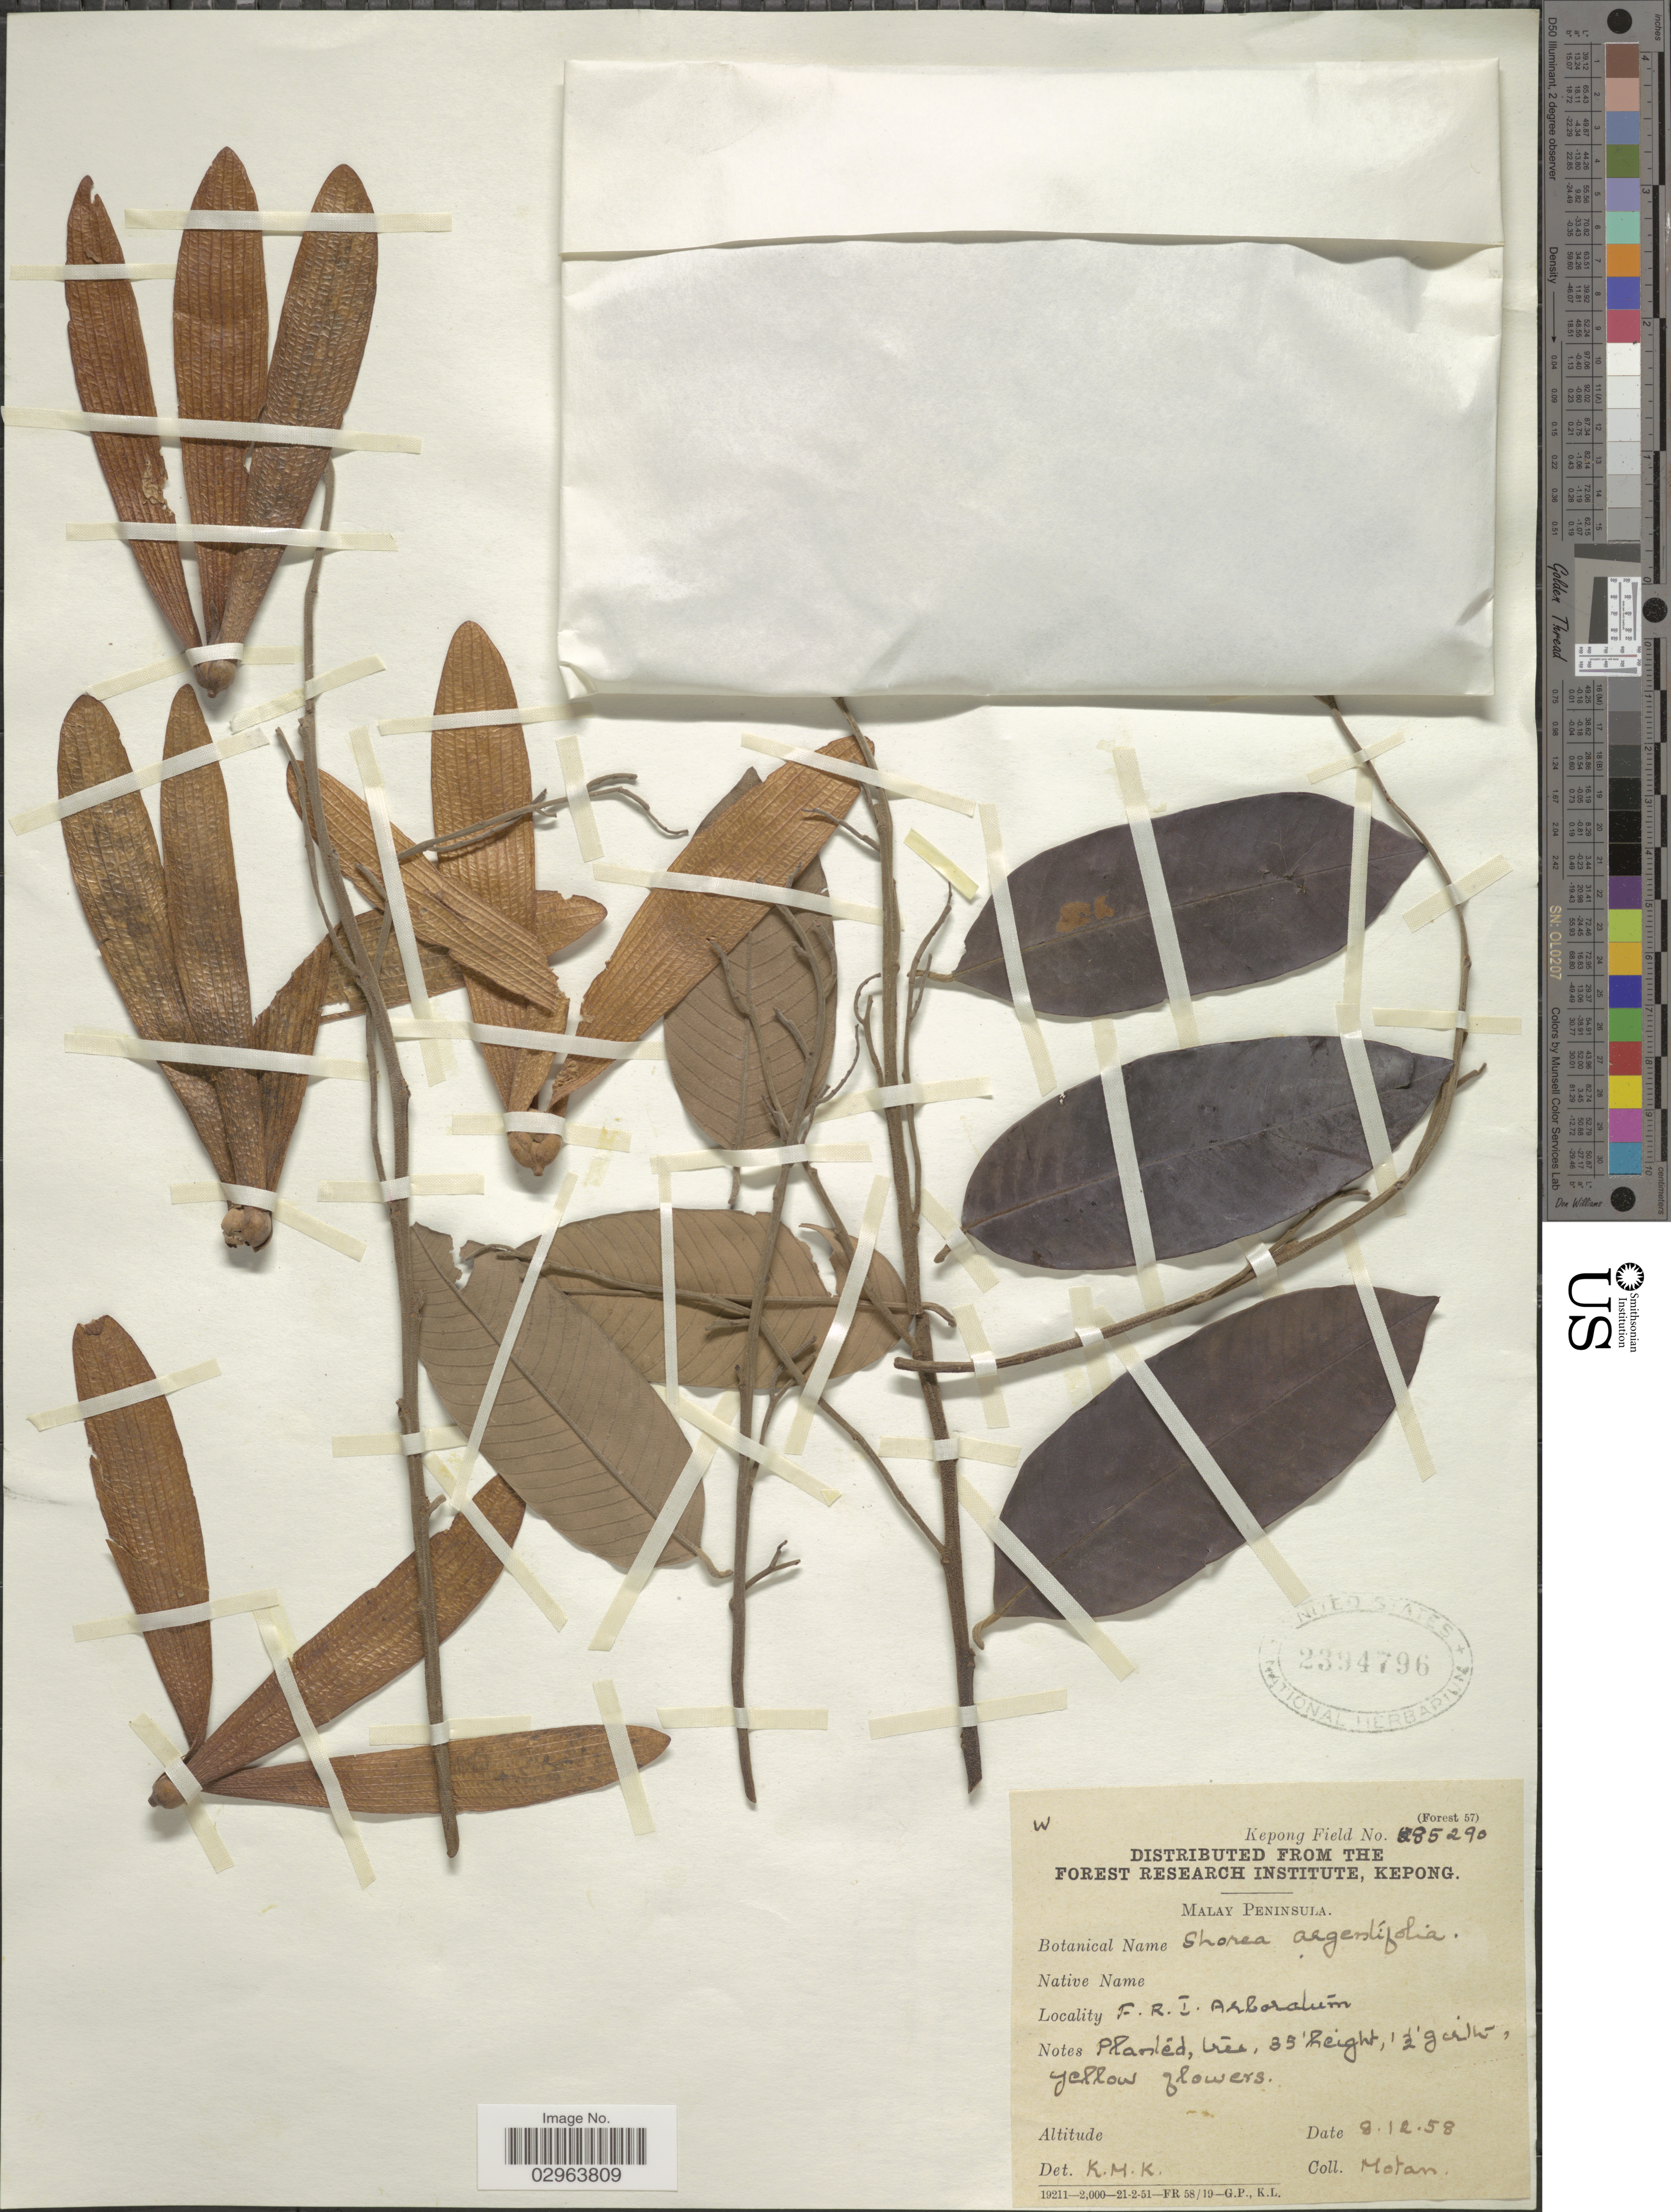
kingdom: Plantae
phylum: Tracheophyta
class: Magnoliopsida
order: Malvales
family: Dipterocarpaceae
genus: Rubroshorea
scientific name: Rubroshorea argentifolia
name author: (Symington) P.S. Ashton & J. Heck.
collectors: -. Motan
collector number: Kepong Field 85290?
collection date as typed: Transcribed d/m/y: 9/12/58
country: Malaysia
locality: F.R.I. Arboratum. Malay Peninsula.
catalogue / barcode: US 2394796